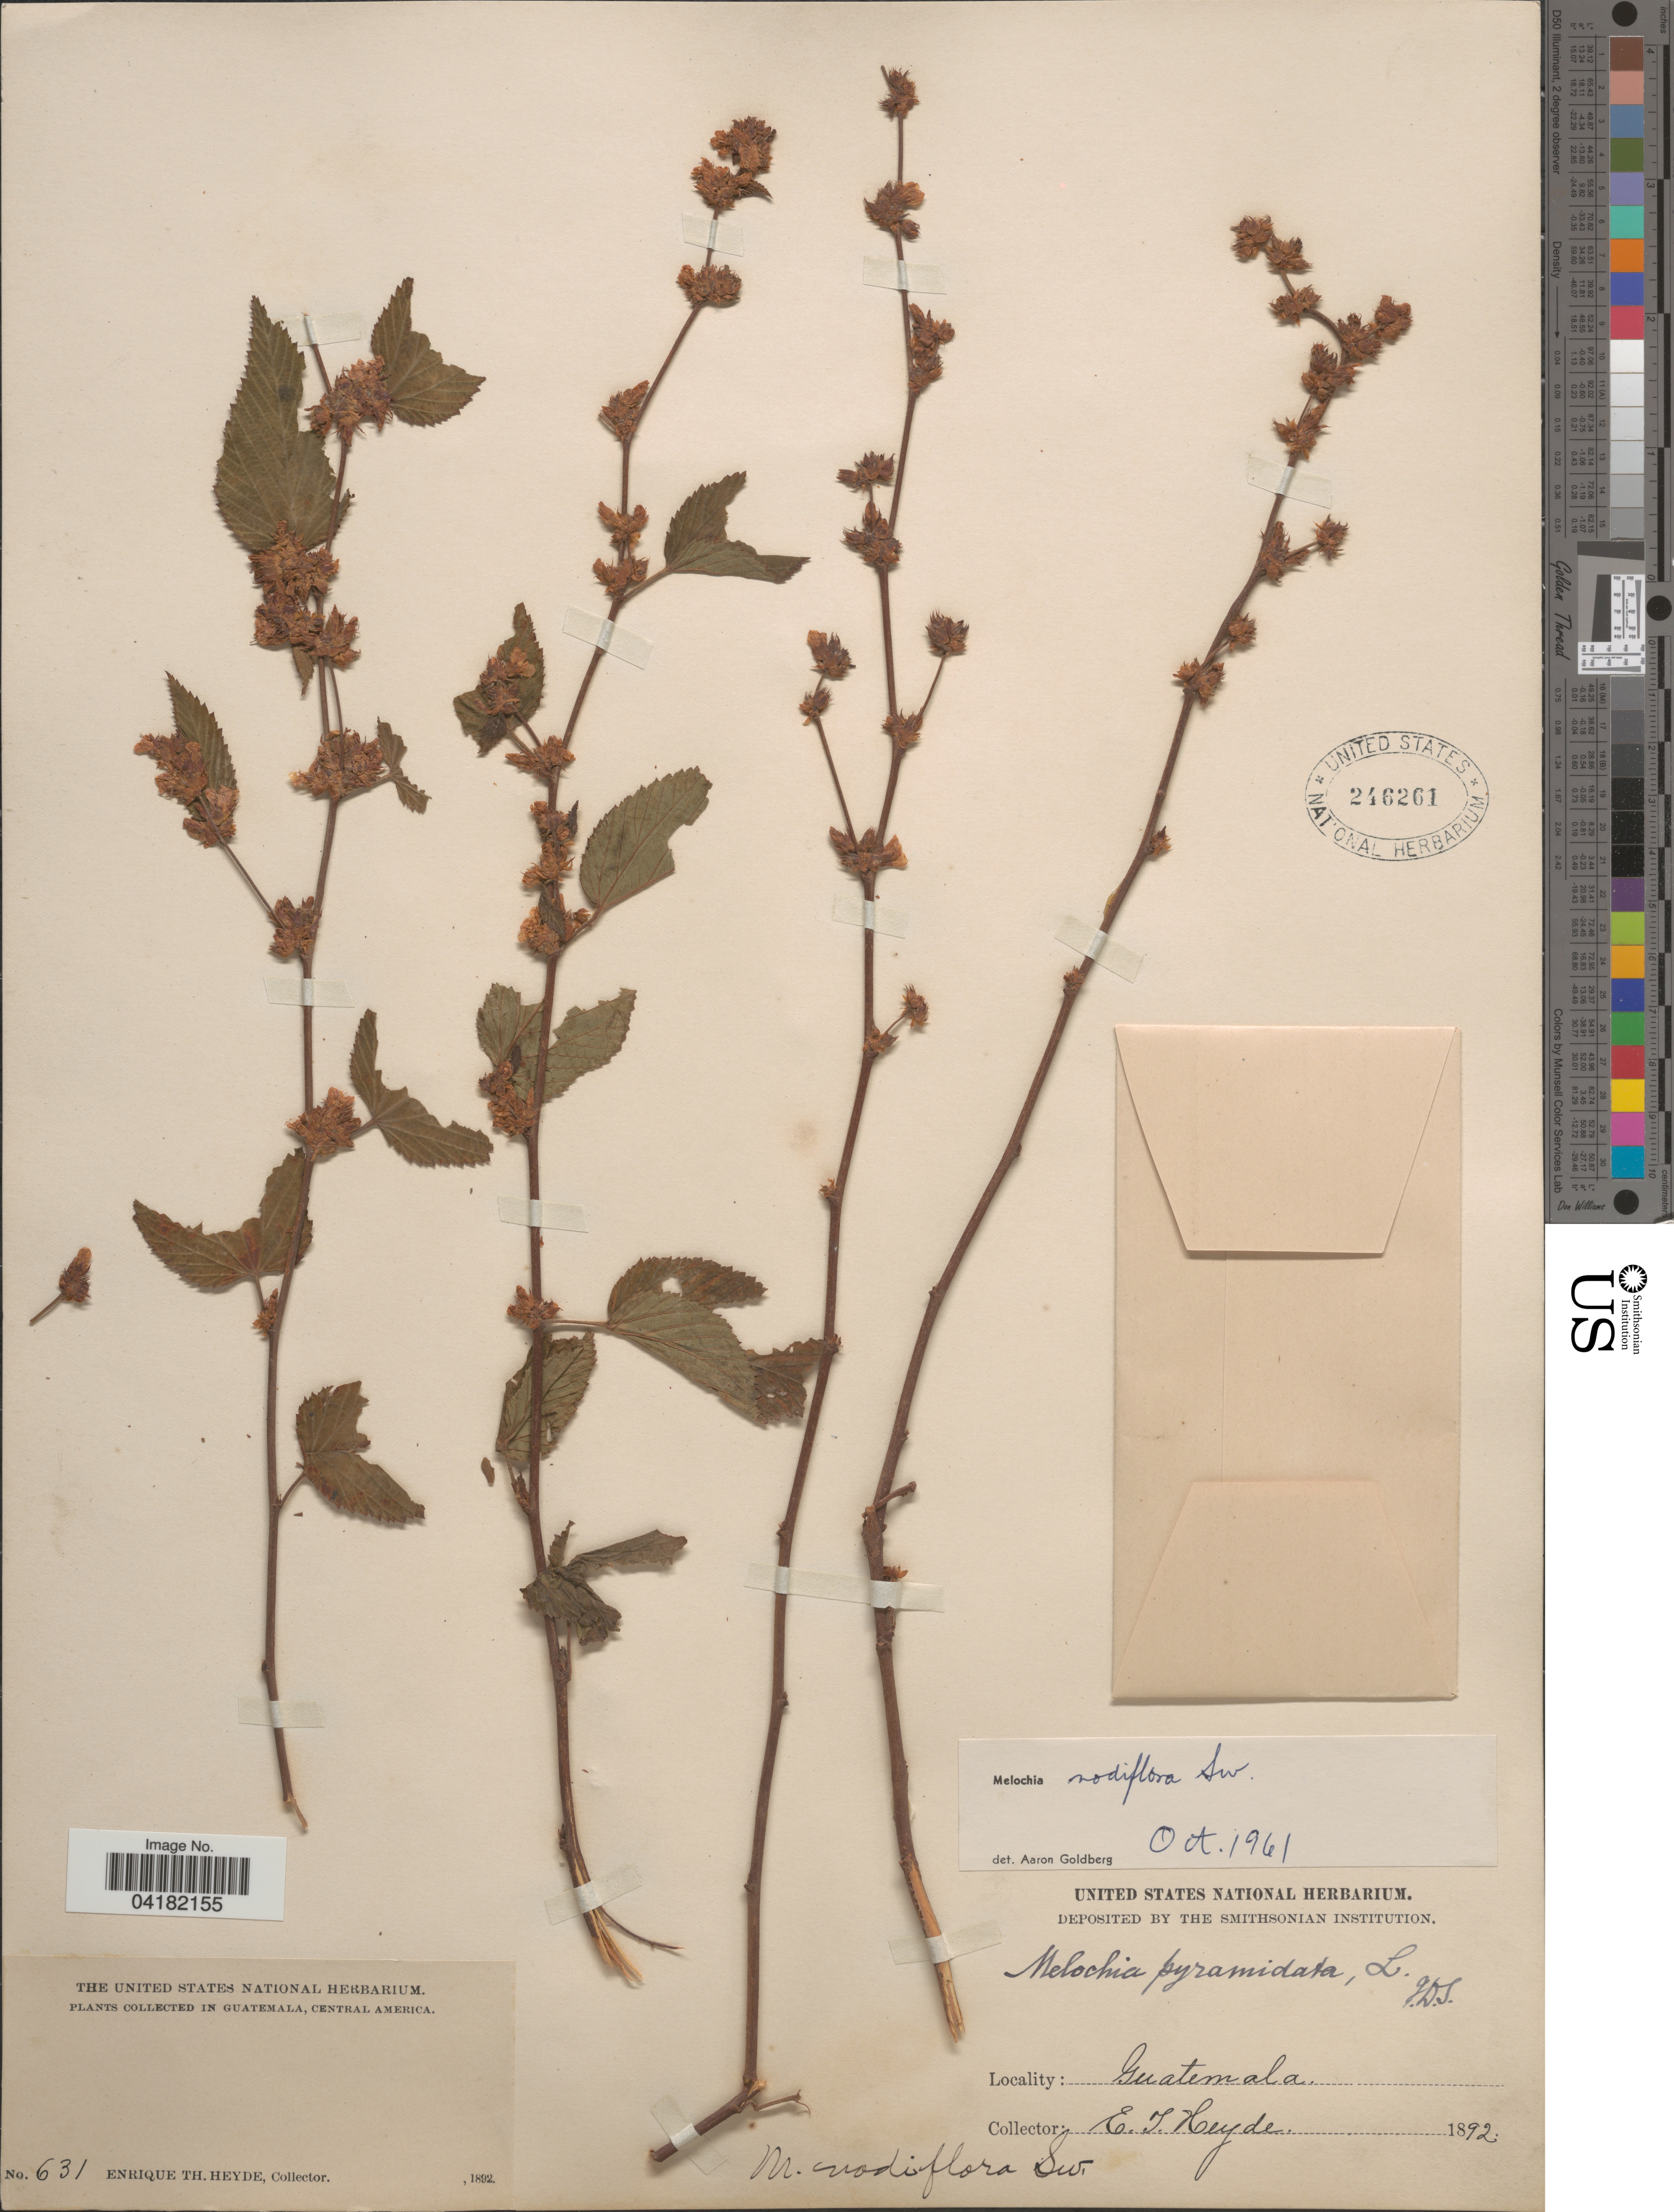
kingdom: Plantae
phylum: Tracheophyta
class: Magnoliopsida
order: Malvales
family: Malvaceae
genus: Melochia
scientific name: Melochia nodiflora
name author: Sw.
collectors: E. T. Heyde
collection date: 1892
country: Guatemala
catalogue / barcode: US 246261